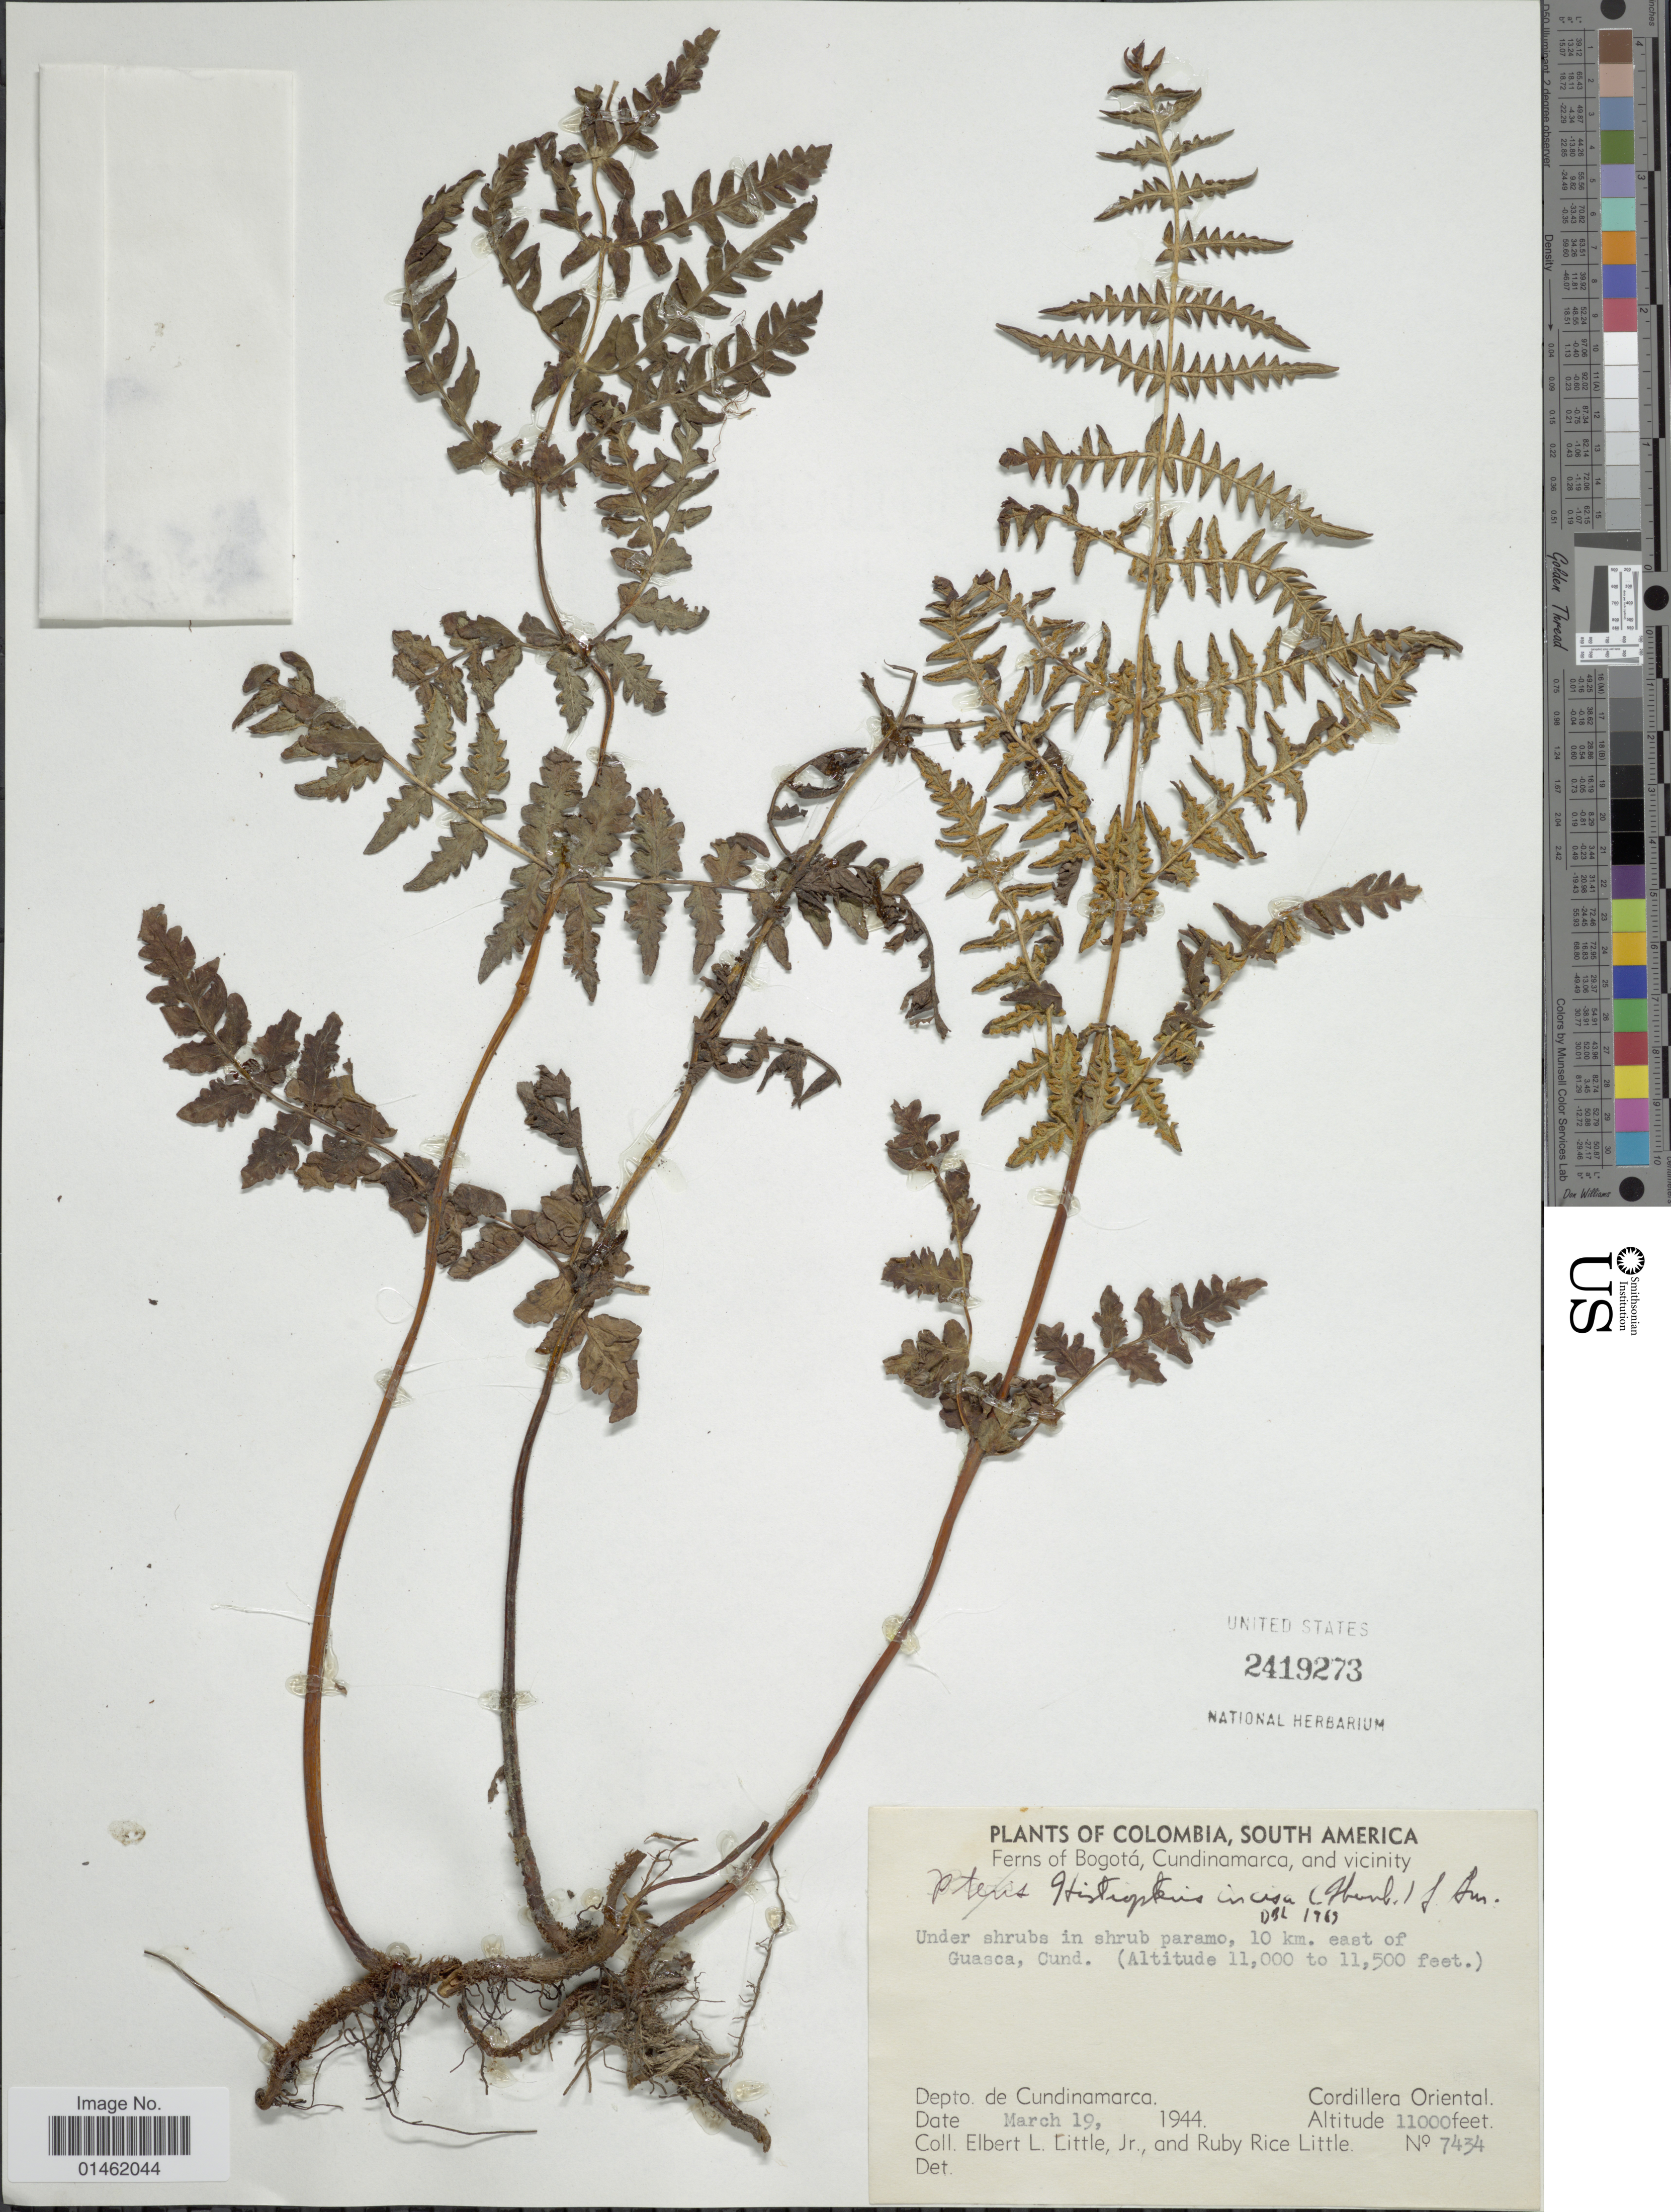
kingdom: Plantae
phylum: Tracheophyta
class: Polypodiopsida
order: Polypodiales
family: Dennstaedtiaceae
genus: Histiopteris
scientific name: Histiopteris incisa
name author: (Thunb.) J. Sm.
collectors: E. L. Little & R. R. Little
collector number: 7434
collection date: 1944-03-19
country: Colombia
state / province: Cundinamarca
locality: South America, Bogotá, Cundinamarca, and vicinity under shrubs paramo, 10km east of Guasca, Cund., Depto Cundinamarca, Cordillera Oriental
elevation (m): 3353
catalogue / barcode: US 2419273